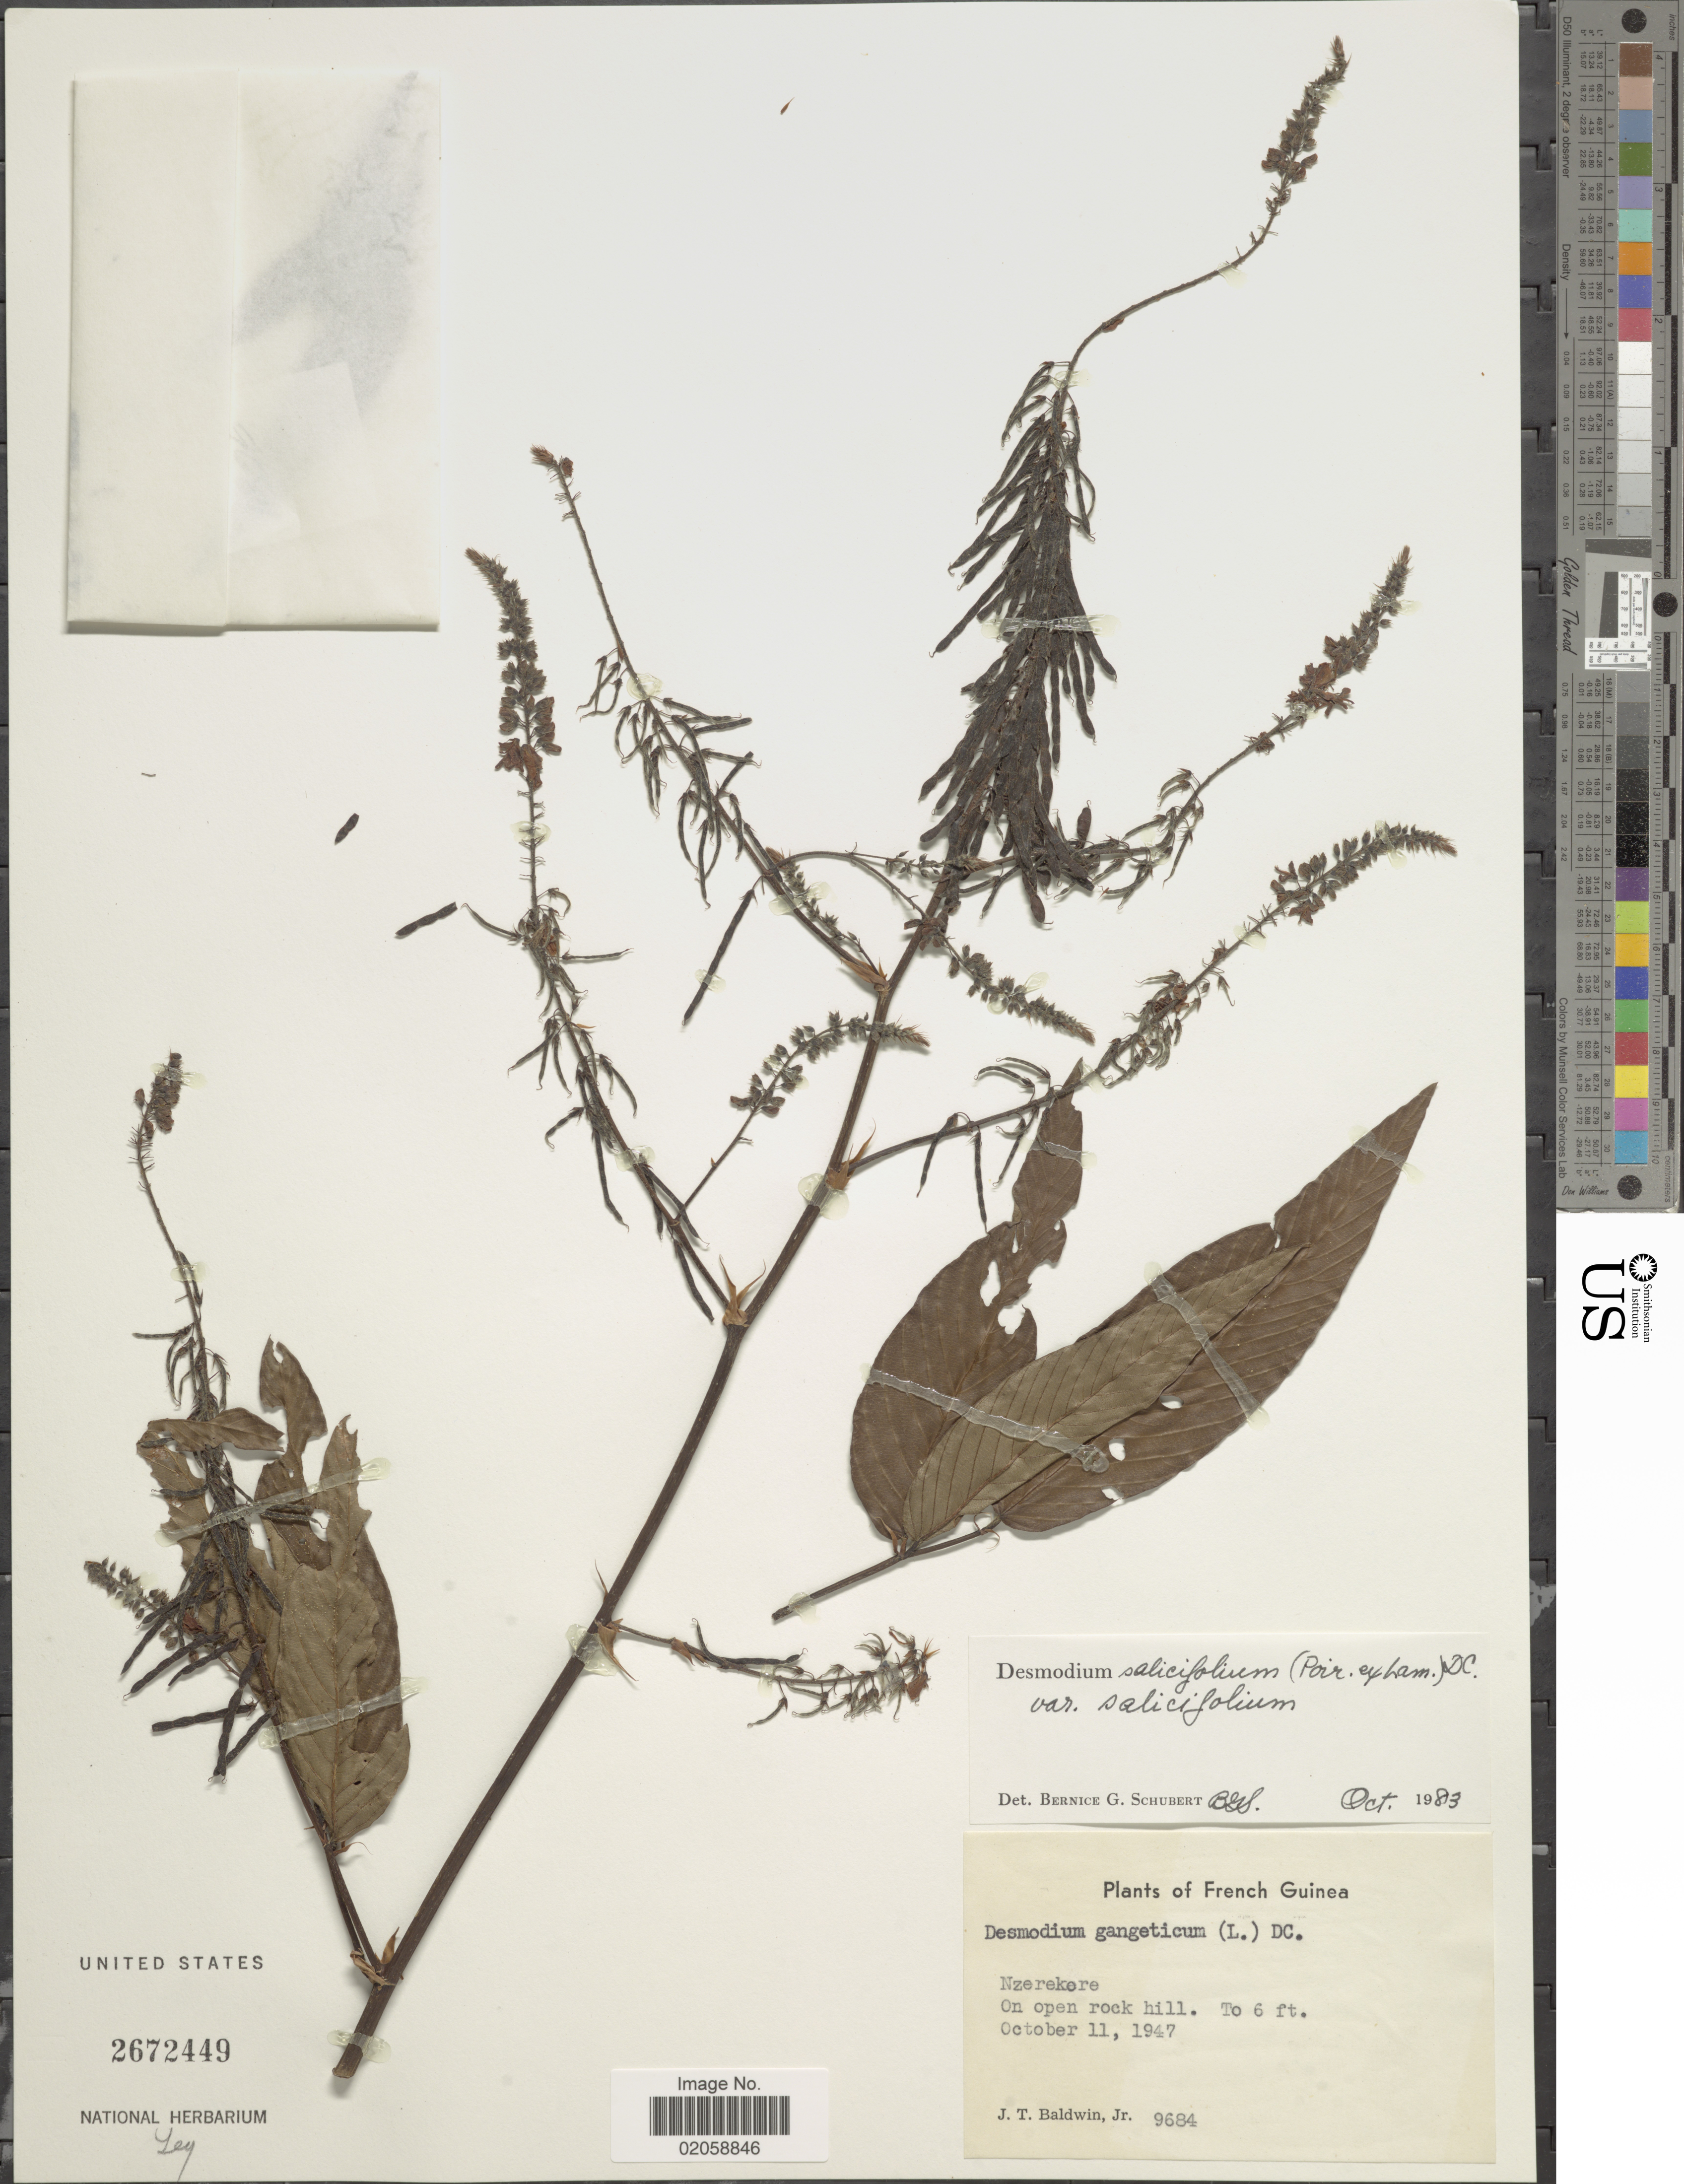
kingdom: Plantae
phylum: Tracheophyta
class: Magnoliopsida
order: Fabales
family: Fabaceae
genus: Pleurolobus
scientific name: Pleurolobus salicifolius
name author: (Poir.) H. Ohashi & K. Ohashi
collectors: J. T. Baldwin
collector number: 9684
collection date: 1947-10-11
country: Guinea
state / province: Nzérékoré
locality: On open rock hill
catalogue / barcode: US 2672449